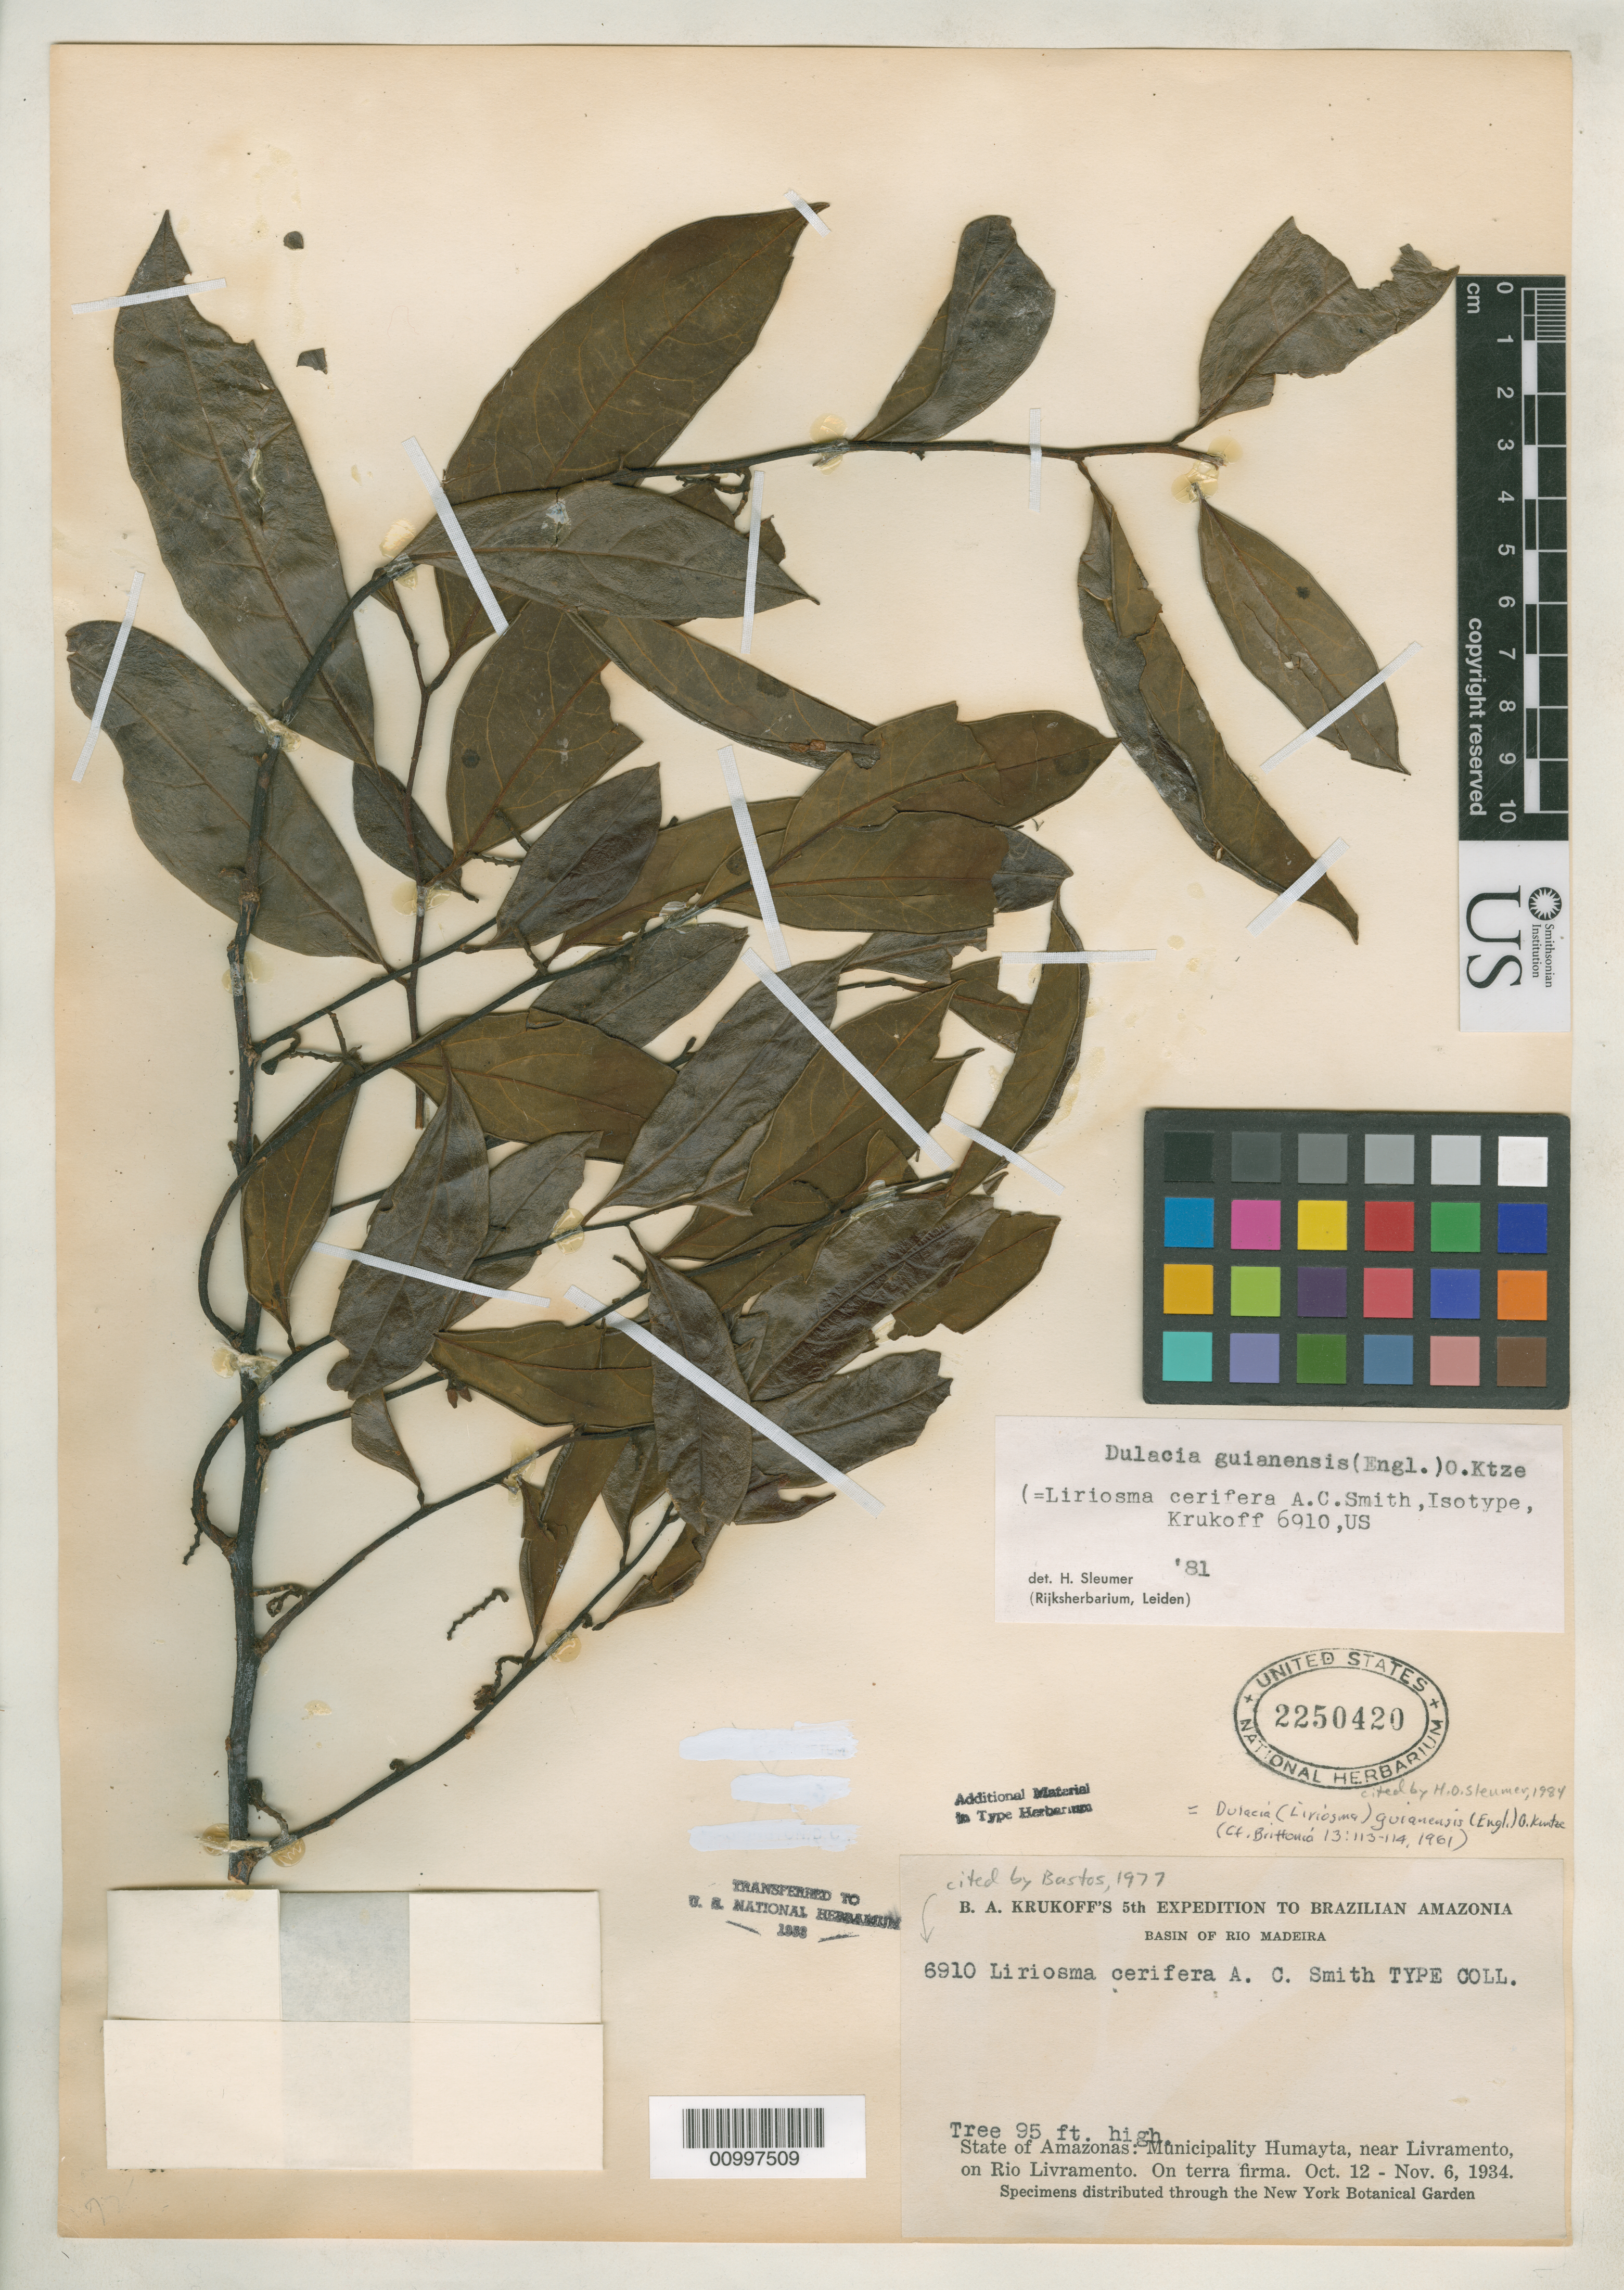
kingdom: Plantae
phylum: Tracheophyta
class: Magnoliopsida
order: Santalales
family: Olacaceae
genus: Liriosma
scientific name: Liriosma cerifera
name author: A.C. Sm.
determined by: Sleumer, H. O.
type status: Isotype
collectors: B. A. Krukoff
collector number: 6910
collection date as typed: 12 Oct 1934 to 06 Nov 1934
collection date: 1934-10-12/1934-11-06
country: Brazil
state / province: Amazonas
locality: Basin of Rio Madeira. State of Amazonas: Municipality Humayta, near Livramento, on Rio Livramento.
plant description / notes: Dulacia (Liriosma) guianensis (Engl.) O. Kuntze (Cf. Brittonia 13: 113-114. 1961). B. A. Krukoff's 6910 specimen cited by Bastos, 1977.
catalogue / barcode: US 2250420